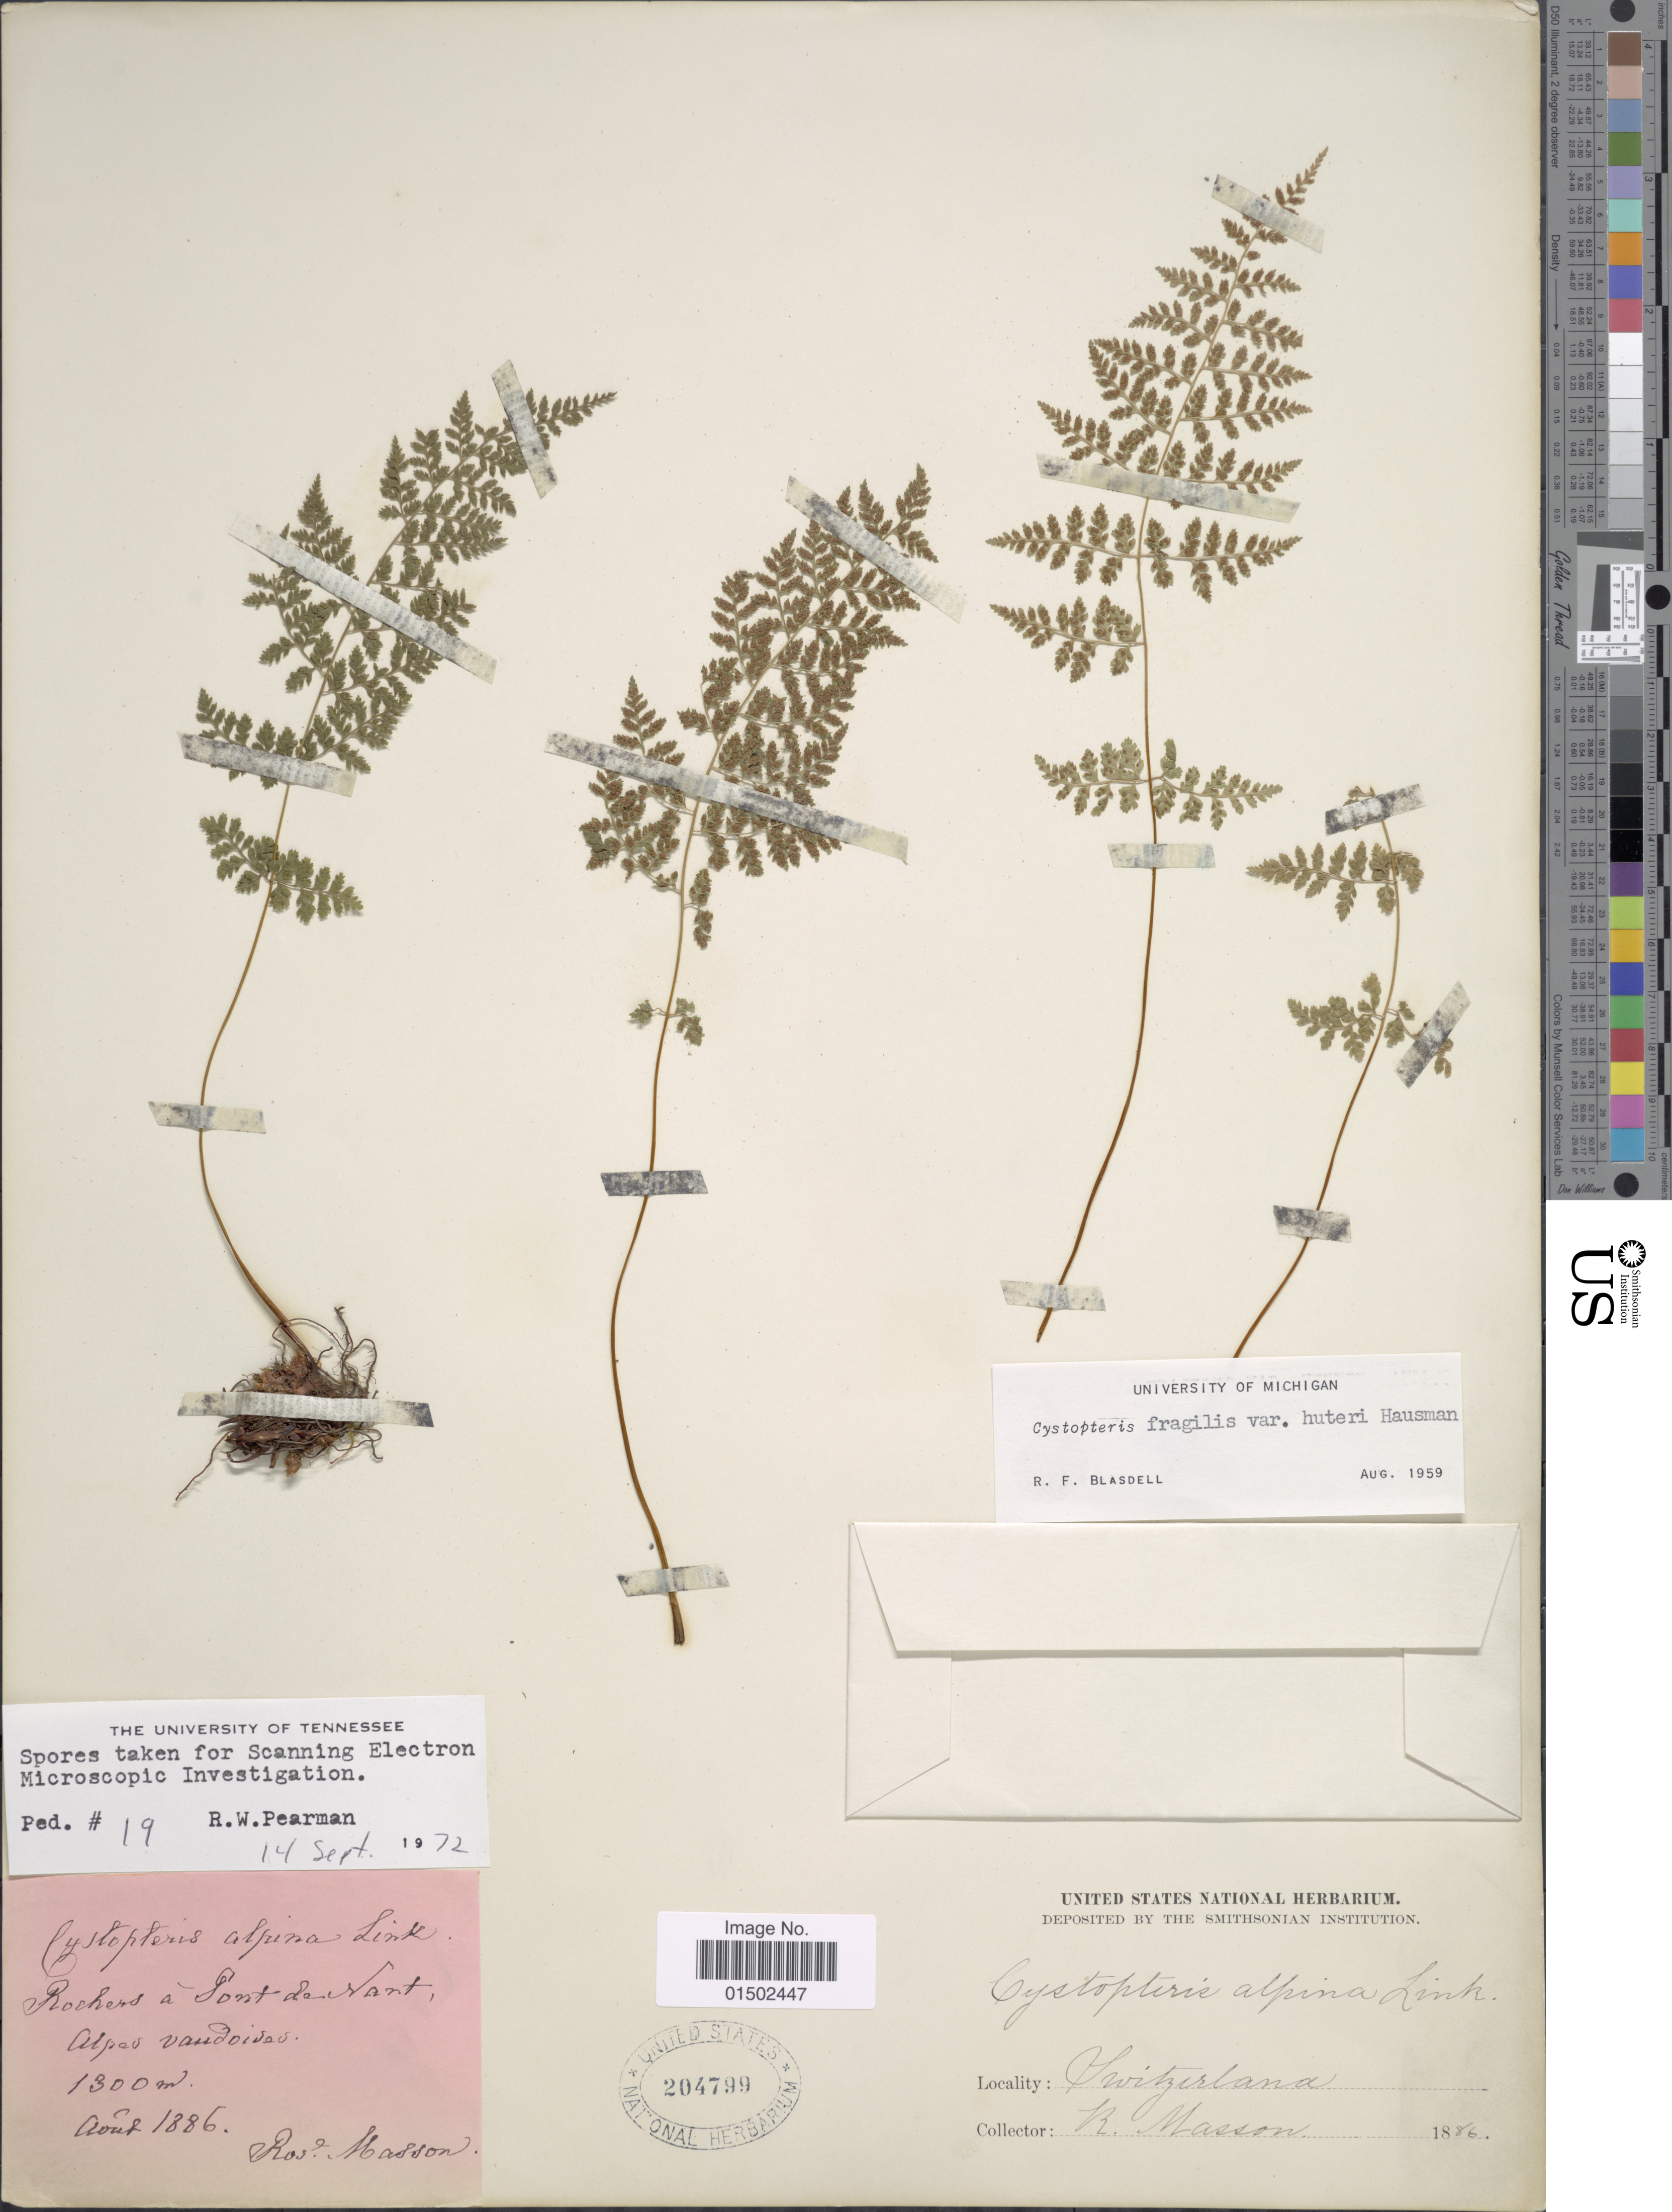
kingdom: Plantae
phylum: Tracheophyta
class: Polypodiopsida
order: Polypodiales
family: Cystopteridaceae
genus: Cystopteris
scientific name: Cystopteris fragilis var. huteri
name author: Luerss.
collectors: R. Masson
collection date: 1886-08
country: Switzerland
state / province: Vaud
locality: Rochers a Pont de Nant, Alpas vaudoises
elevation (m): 1300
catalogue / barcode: US 204799